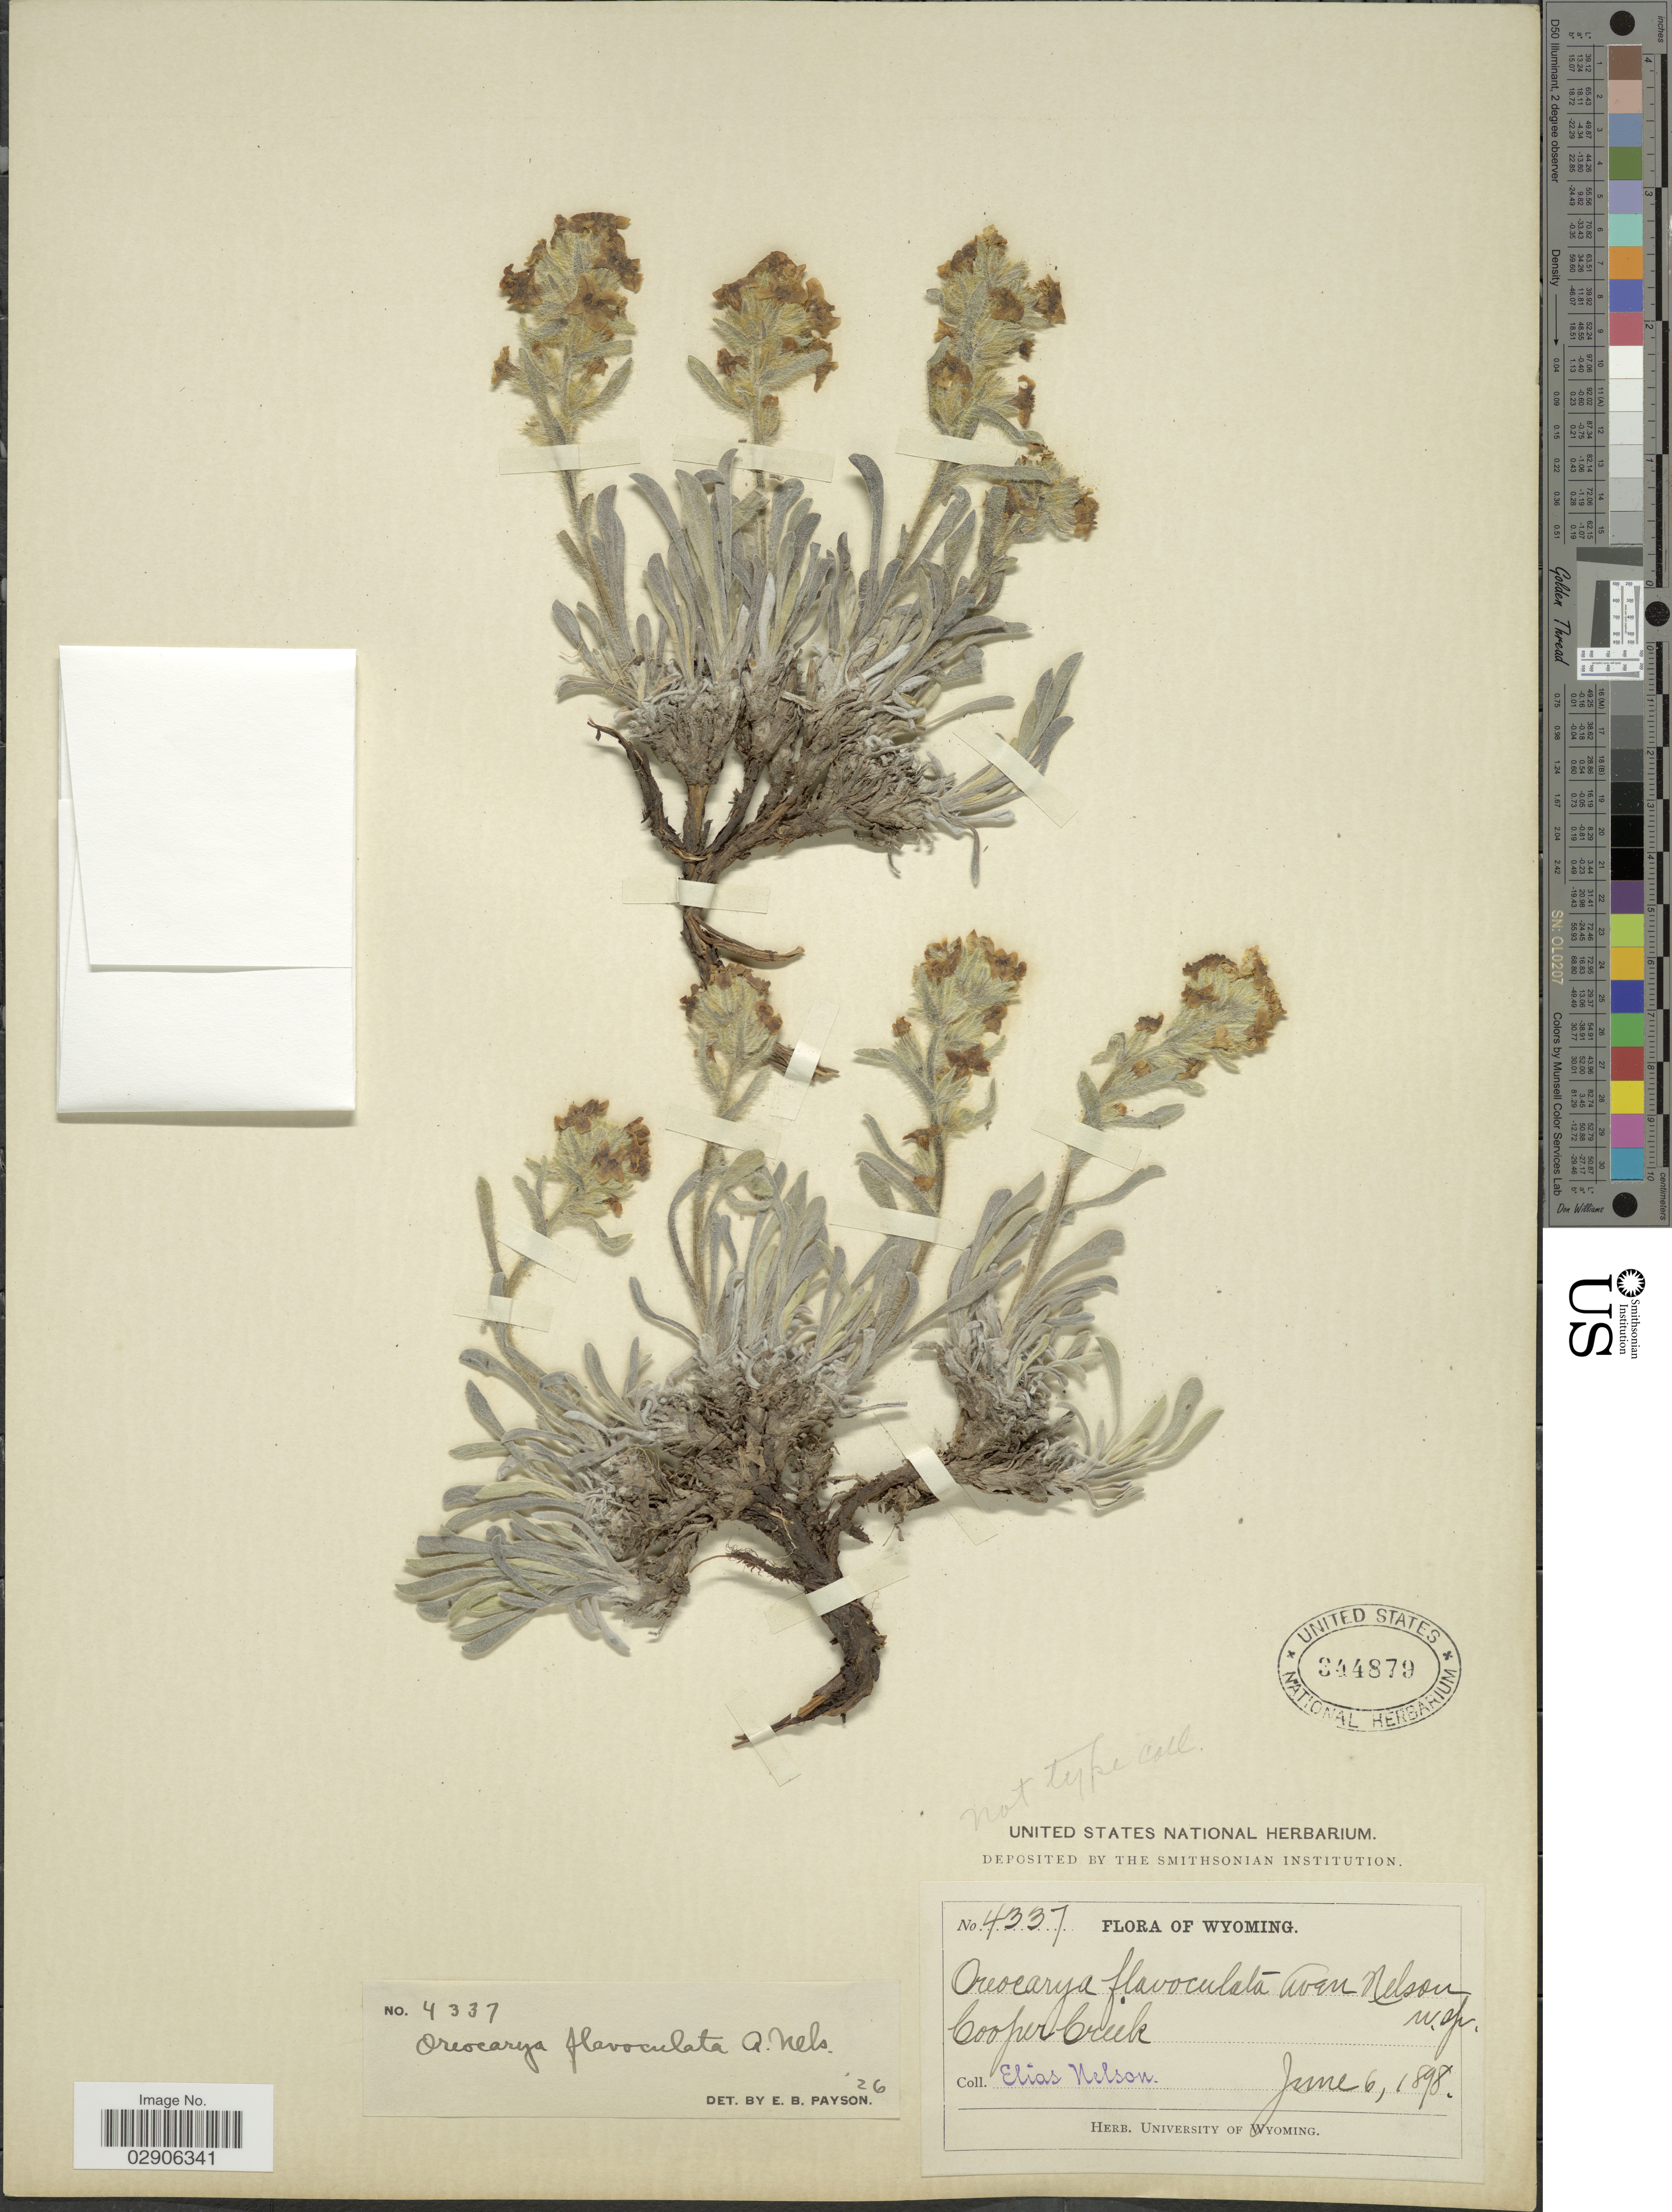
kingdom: Plantae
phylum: Tracheophyta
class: Magnoliopsida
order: Boraginales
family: Boraginaceae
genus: Cryptantha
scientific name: Cryptantha flavoculata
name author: (A. Nelson) Payson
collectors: E. Nelson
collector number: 4337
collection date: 1898-06-06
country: United States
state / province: Wyoming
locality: Cooper Creek.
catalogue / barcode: US 344879